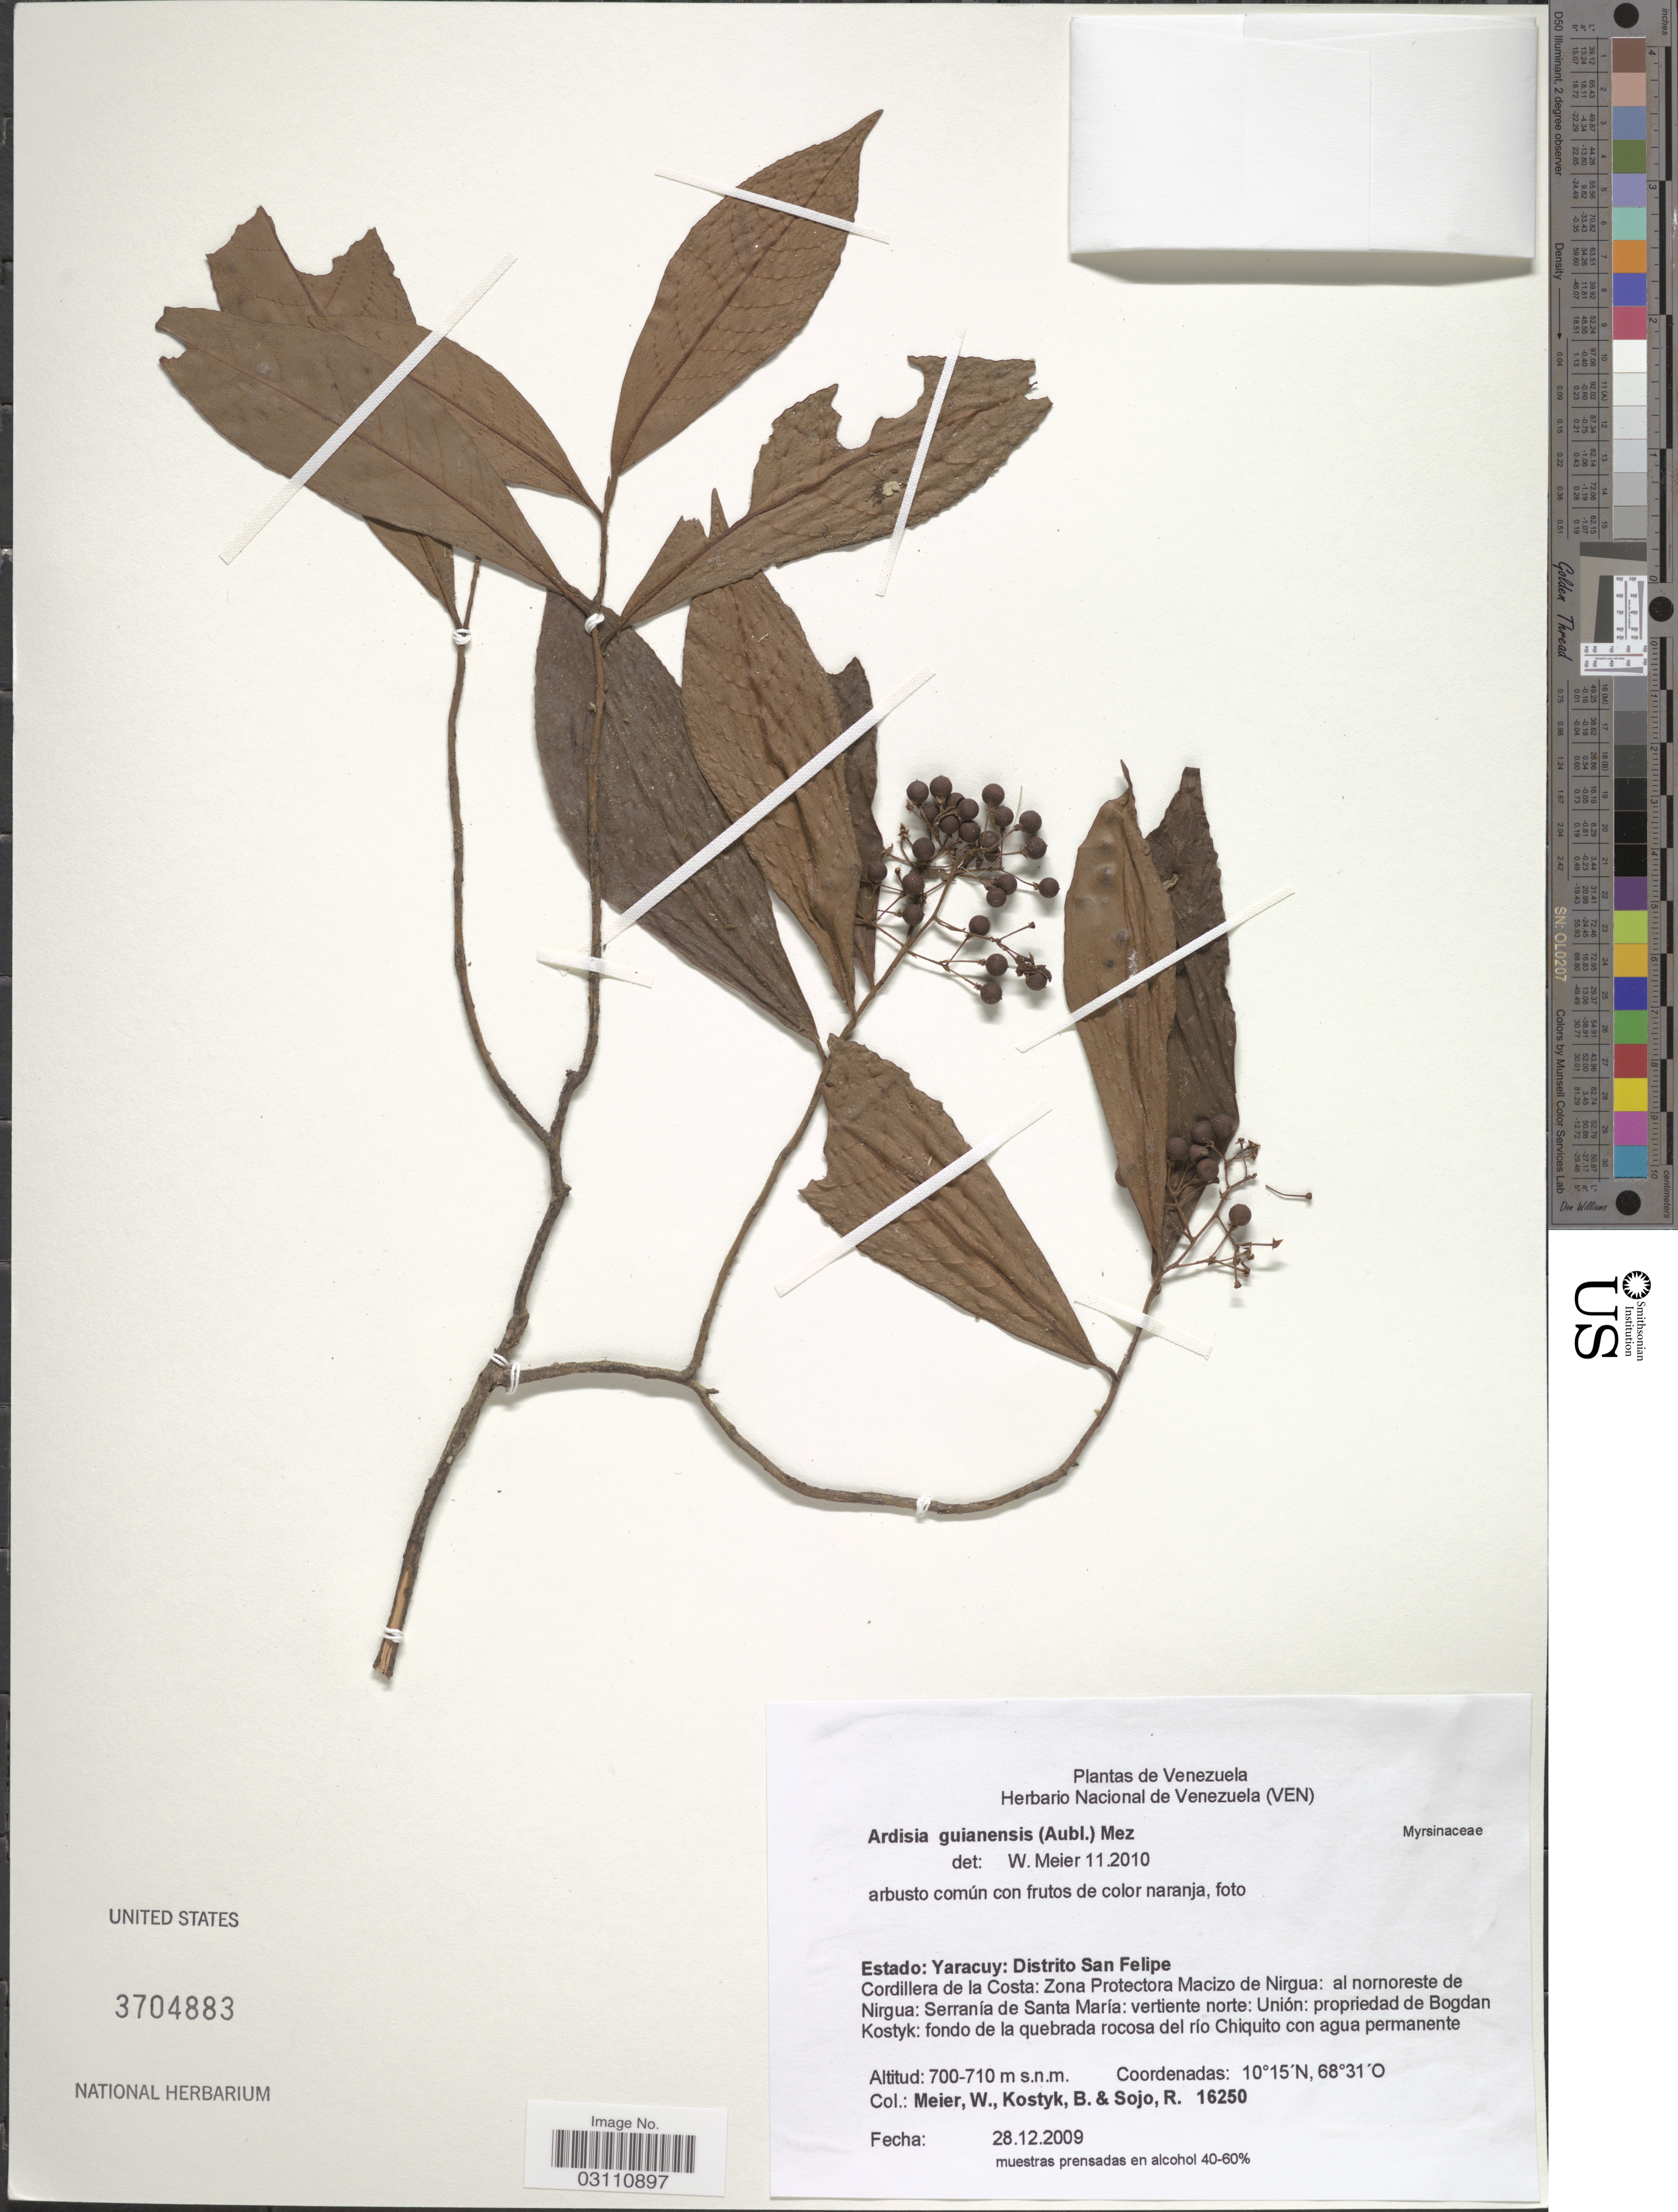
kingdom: Plantae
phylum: Tracheophyta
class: Magnoliopsida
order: Ericales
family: Primulaceae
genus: Ardisia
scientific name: Ardisia guianensis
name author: (Aubl.) Mez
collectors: W. Meier, B. Kostyk & R. Sojo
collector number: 16250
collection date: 2009-12-28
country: Venezuela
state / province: Yaracuy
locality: Distrito San Felipe. Cordillera de la Costa: Zona Protectora Macizo de Nirgua: al nornoreste de Nirgua: Serranía de Santa María: vertiente norte: Unión: propiedad de Bogdan Kostyk: fondo de la quebrada rocosa del río Chiquito con agua permanente.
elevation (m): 700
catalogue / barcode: US 3704883